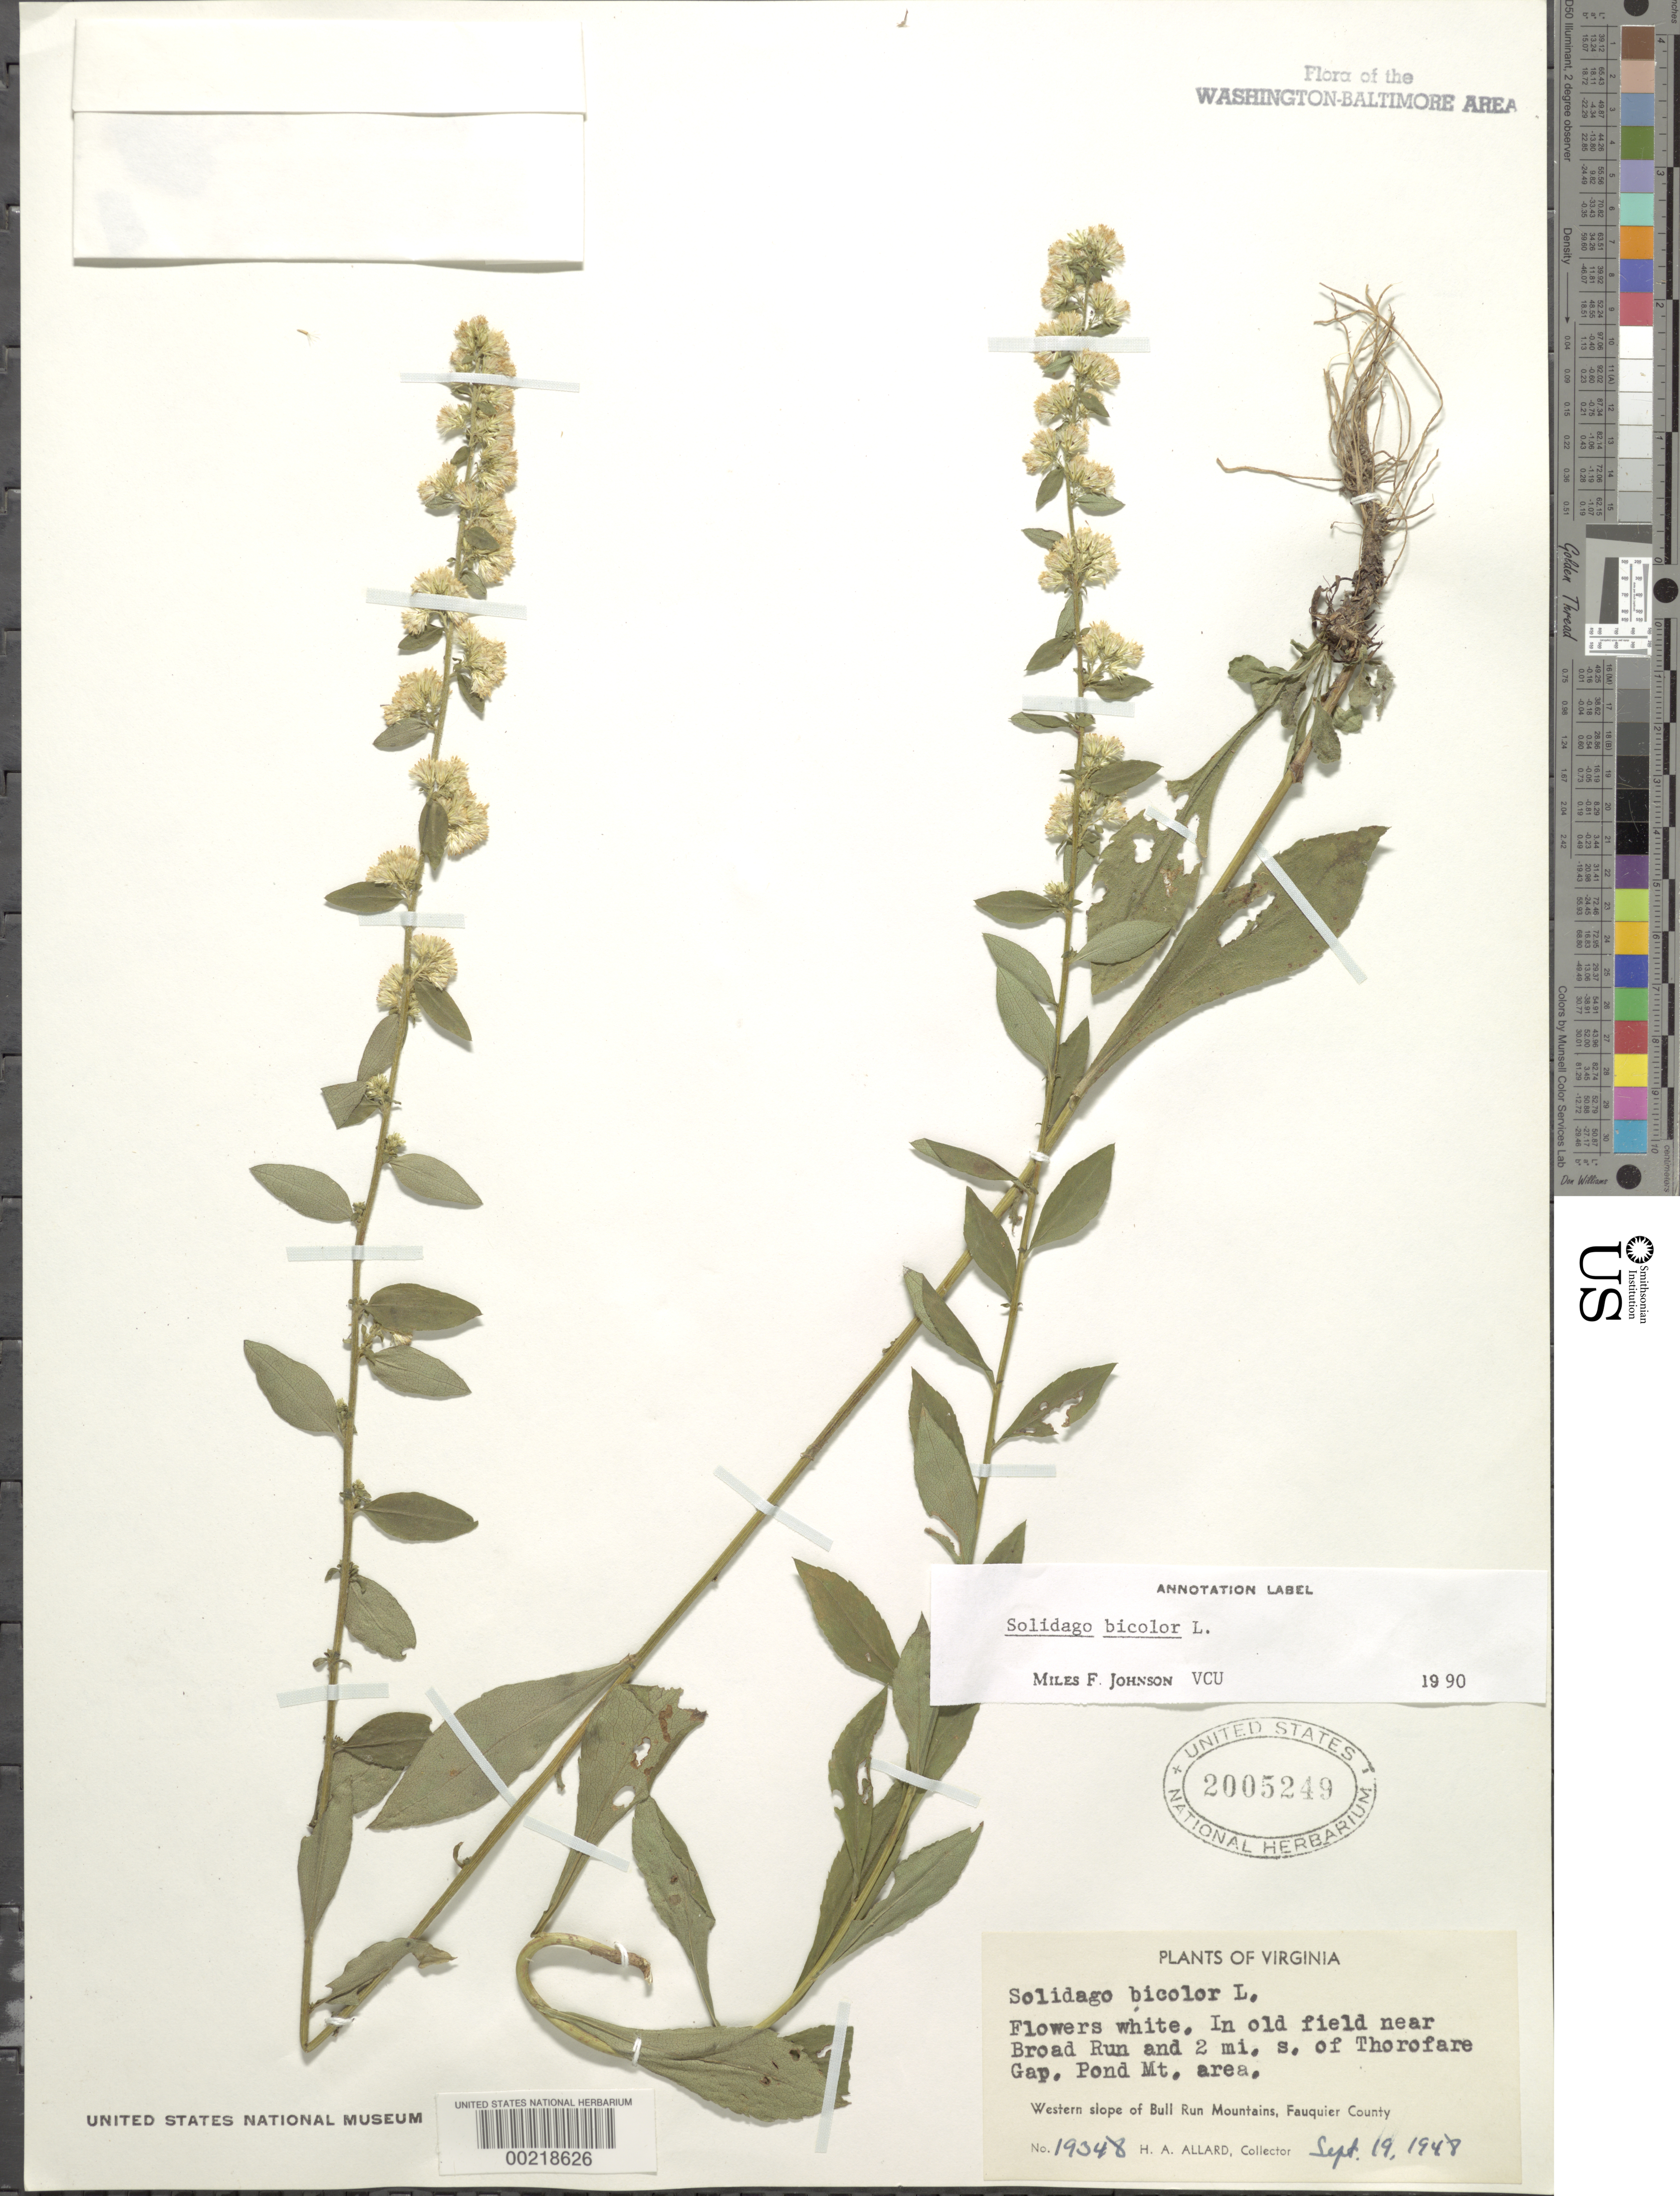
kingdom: Plantae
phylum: Tracheophyta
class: Magnoliopsida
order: Asterales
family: Asteraceae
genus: Solidago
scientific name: Solidago bicolor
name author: L.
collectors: H. A. Allard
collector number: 19348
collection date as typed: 19 Sep 1948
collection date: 1948-09-19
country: United States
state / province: Virginia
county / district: Fauquier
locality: South of Thorofare Gap near Broad Run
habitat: Old field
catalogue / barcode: US 2005249